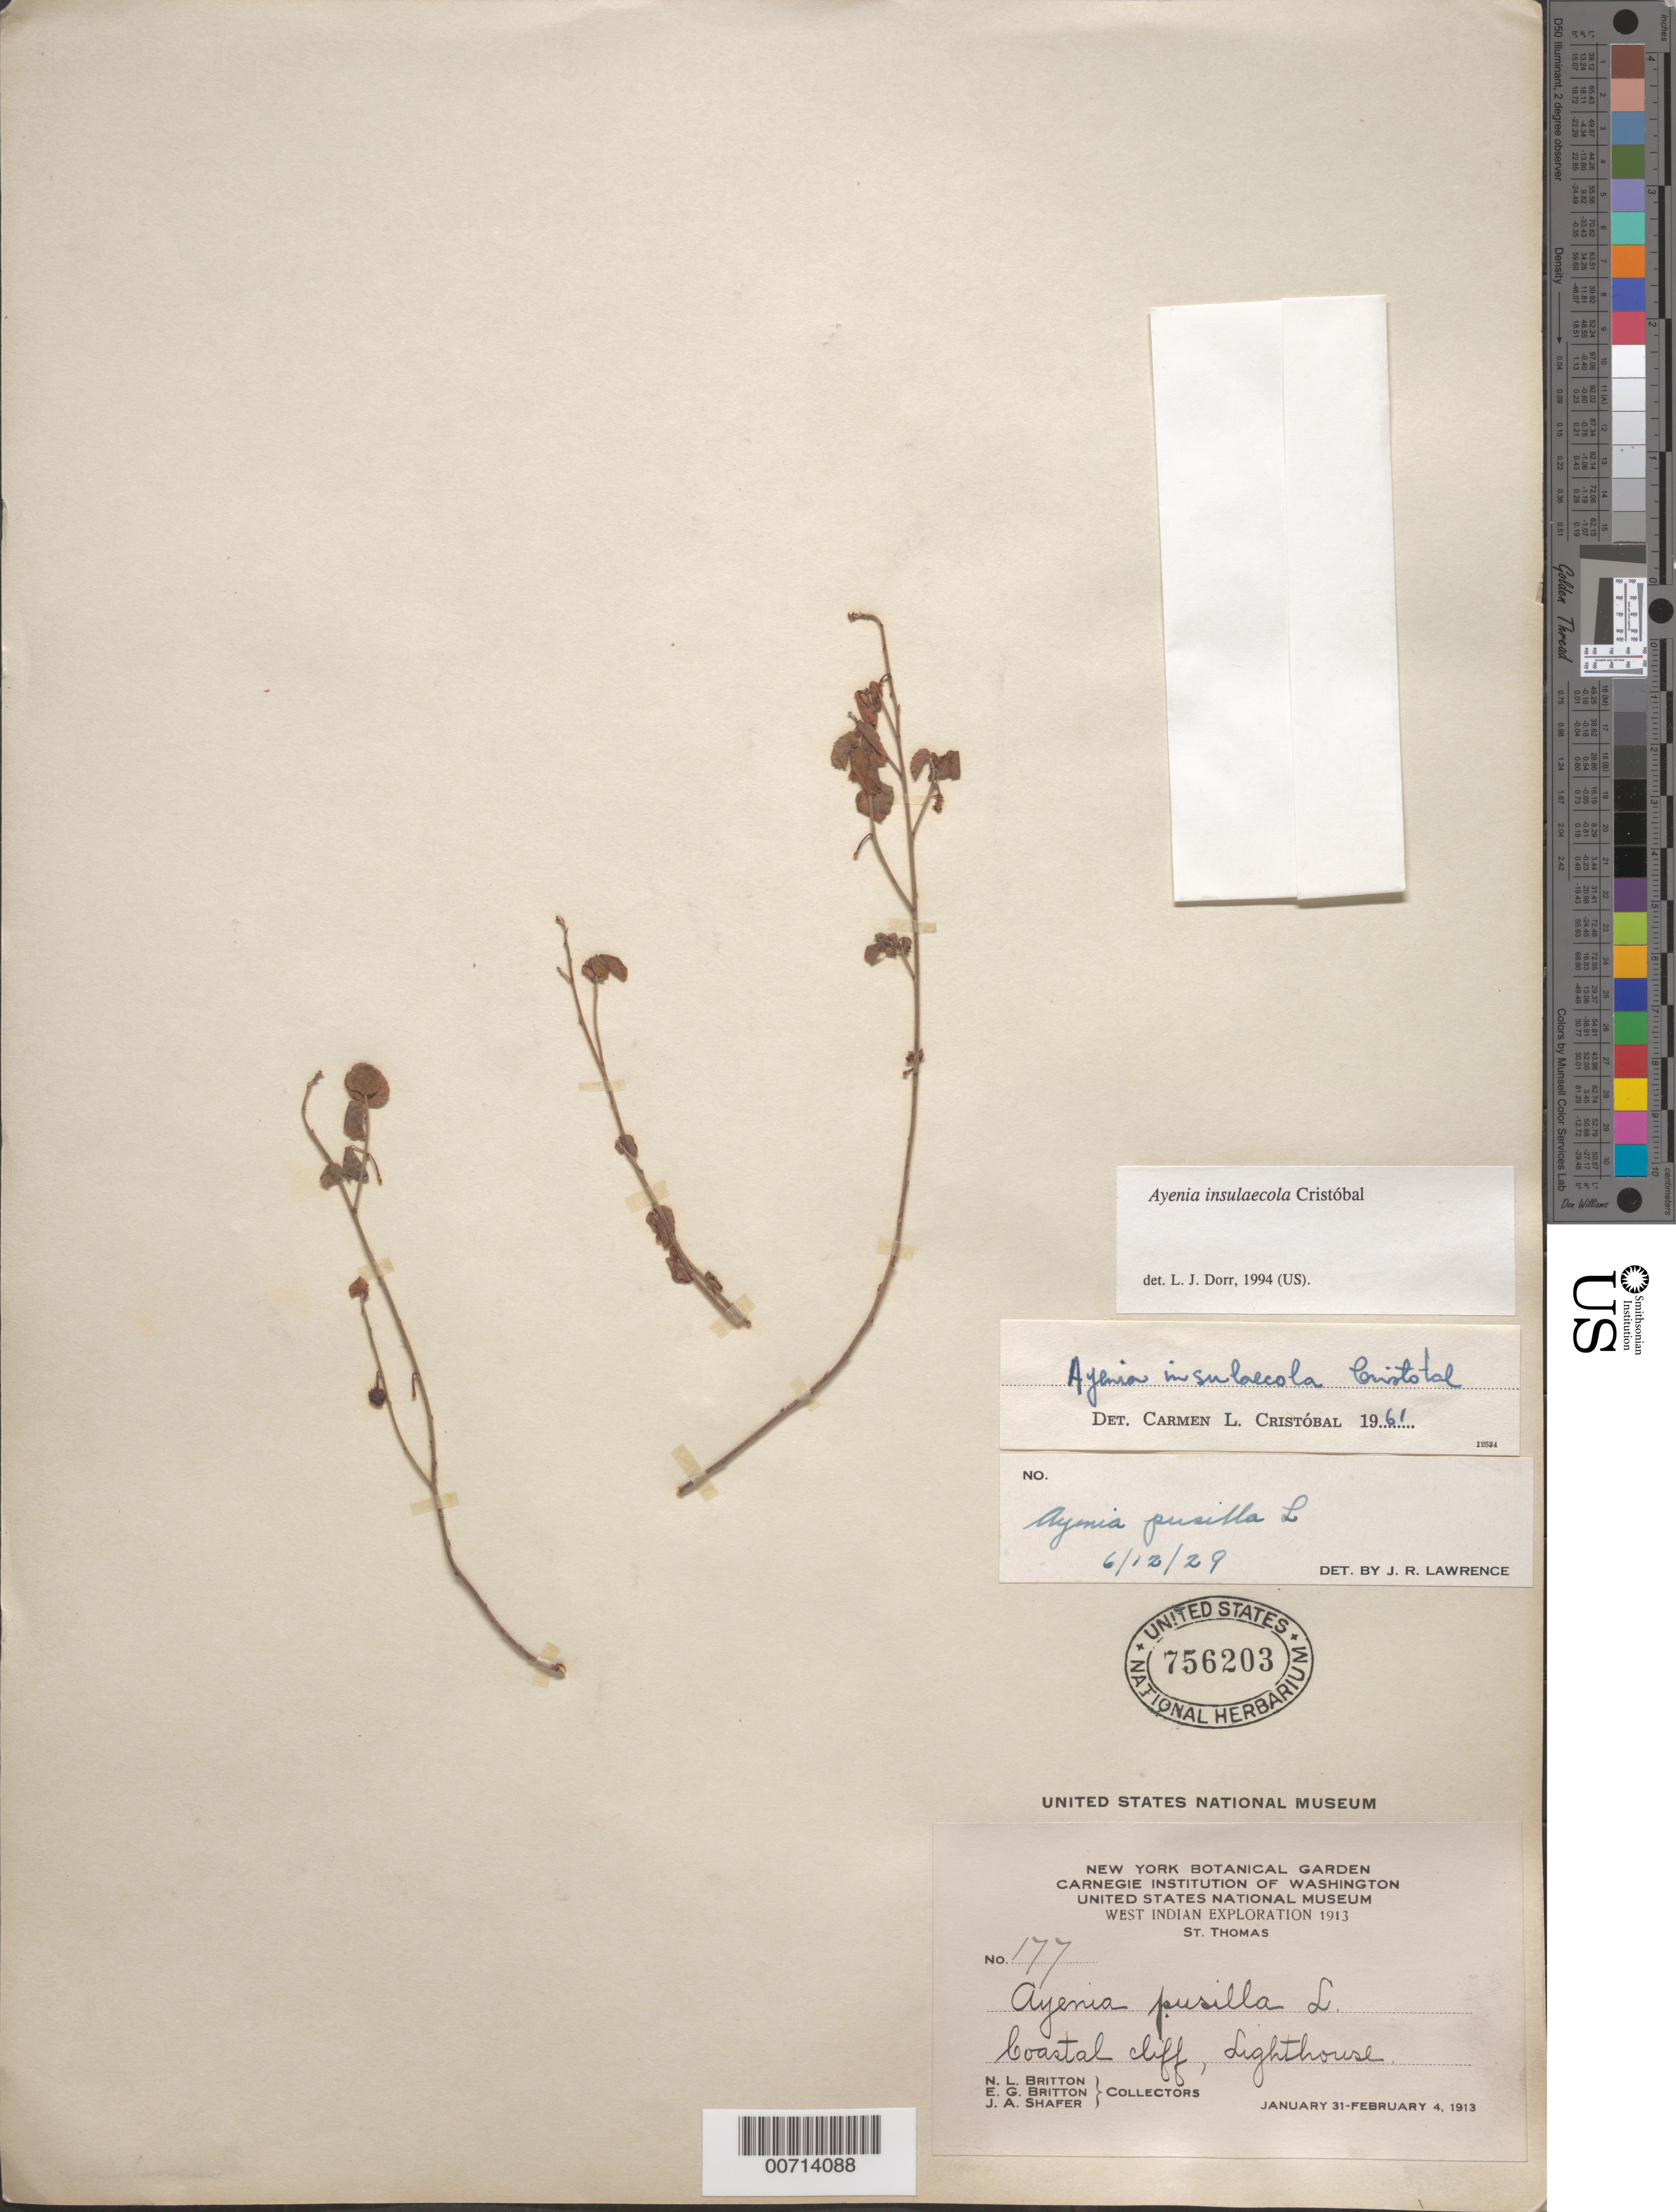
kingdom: Plantae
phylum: Tracheophyta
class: Magnoliopsida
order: Malvales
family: Malvaceae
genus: Ayenia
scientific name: Ayenia insulicola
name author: Cristóbal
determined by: Dorr, L. J., (BOT), Smithsonian Institution - National Museum of Natural History (UNITED STATES)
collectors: N. Britton, E. G. Britton & J. A. Shafer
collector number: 177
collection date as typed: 31 Jan 1913 to 04 Feb 1913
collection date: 1913-01-31/1913-02-04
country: U.S. Virgin Islands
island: St. Thomas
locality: Lighthouse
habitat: Coastal cliff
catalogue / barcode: US 756203